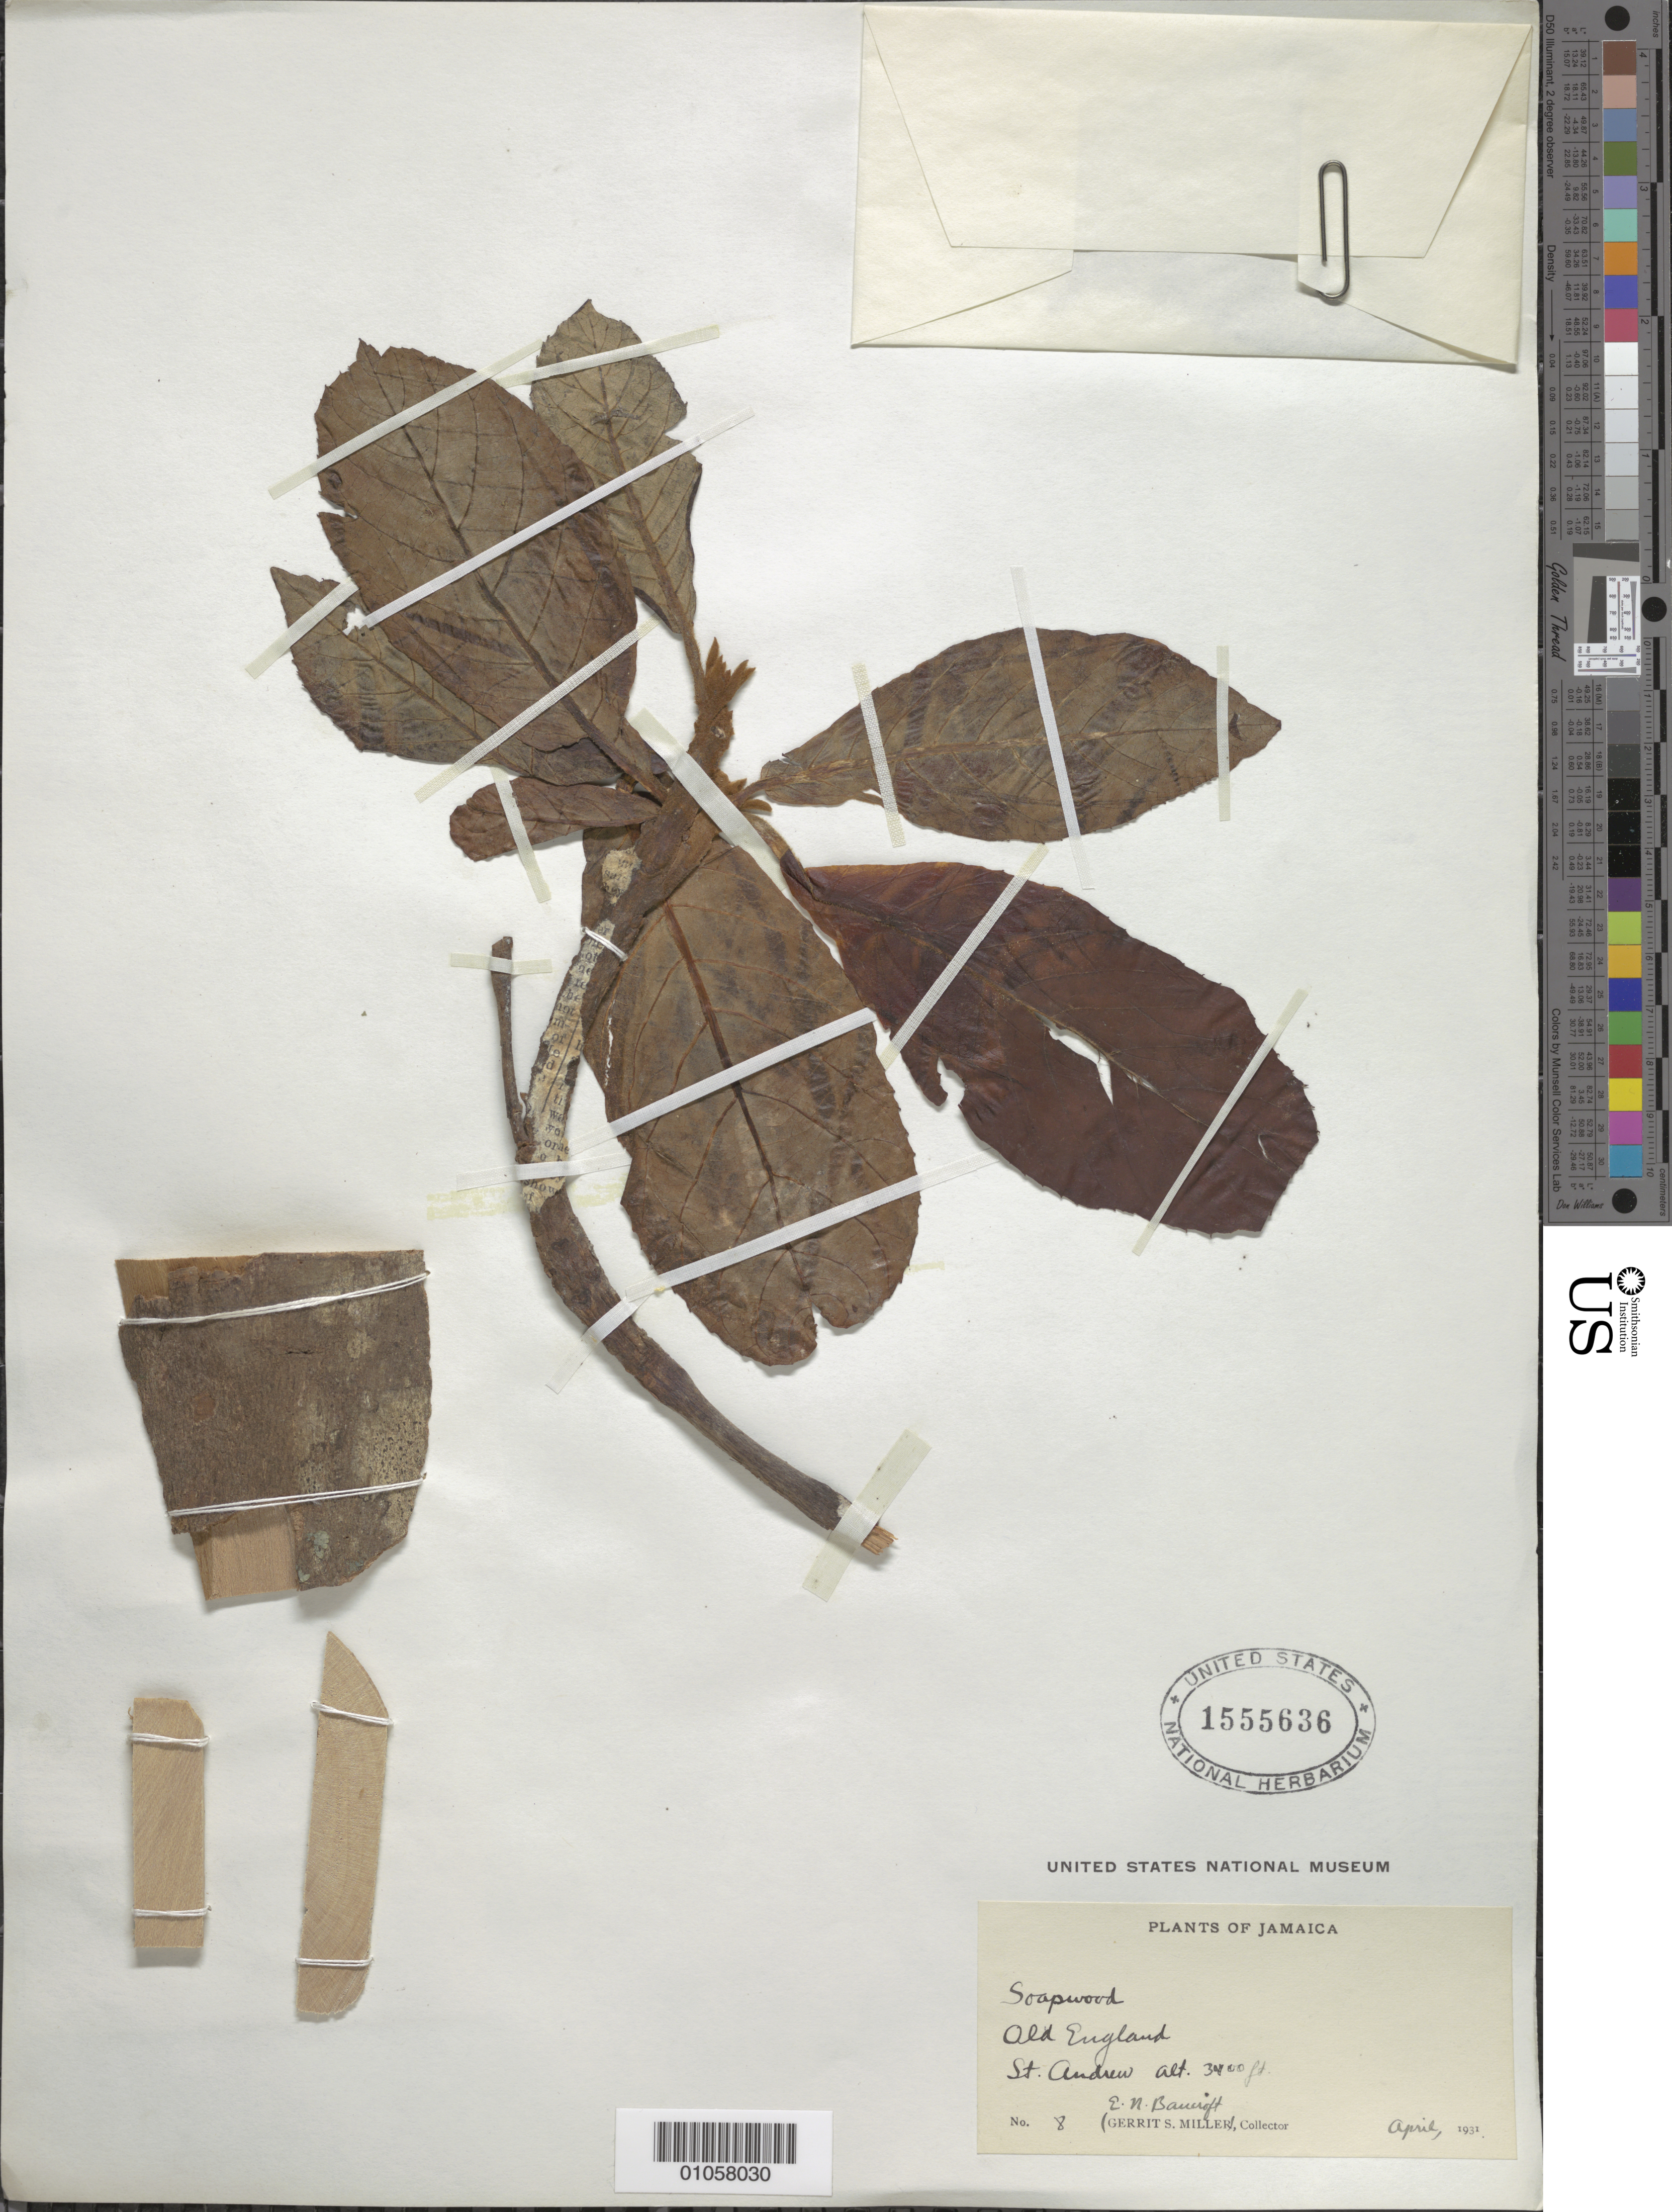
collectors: G. S. Miller & E. Bancroft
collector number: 8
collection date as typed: Apr 1931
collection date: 1931-04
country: Jamaica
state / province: Saint Andrew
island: Jamaica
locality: Old England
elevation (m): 1036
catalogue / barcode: US 1555636